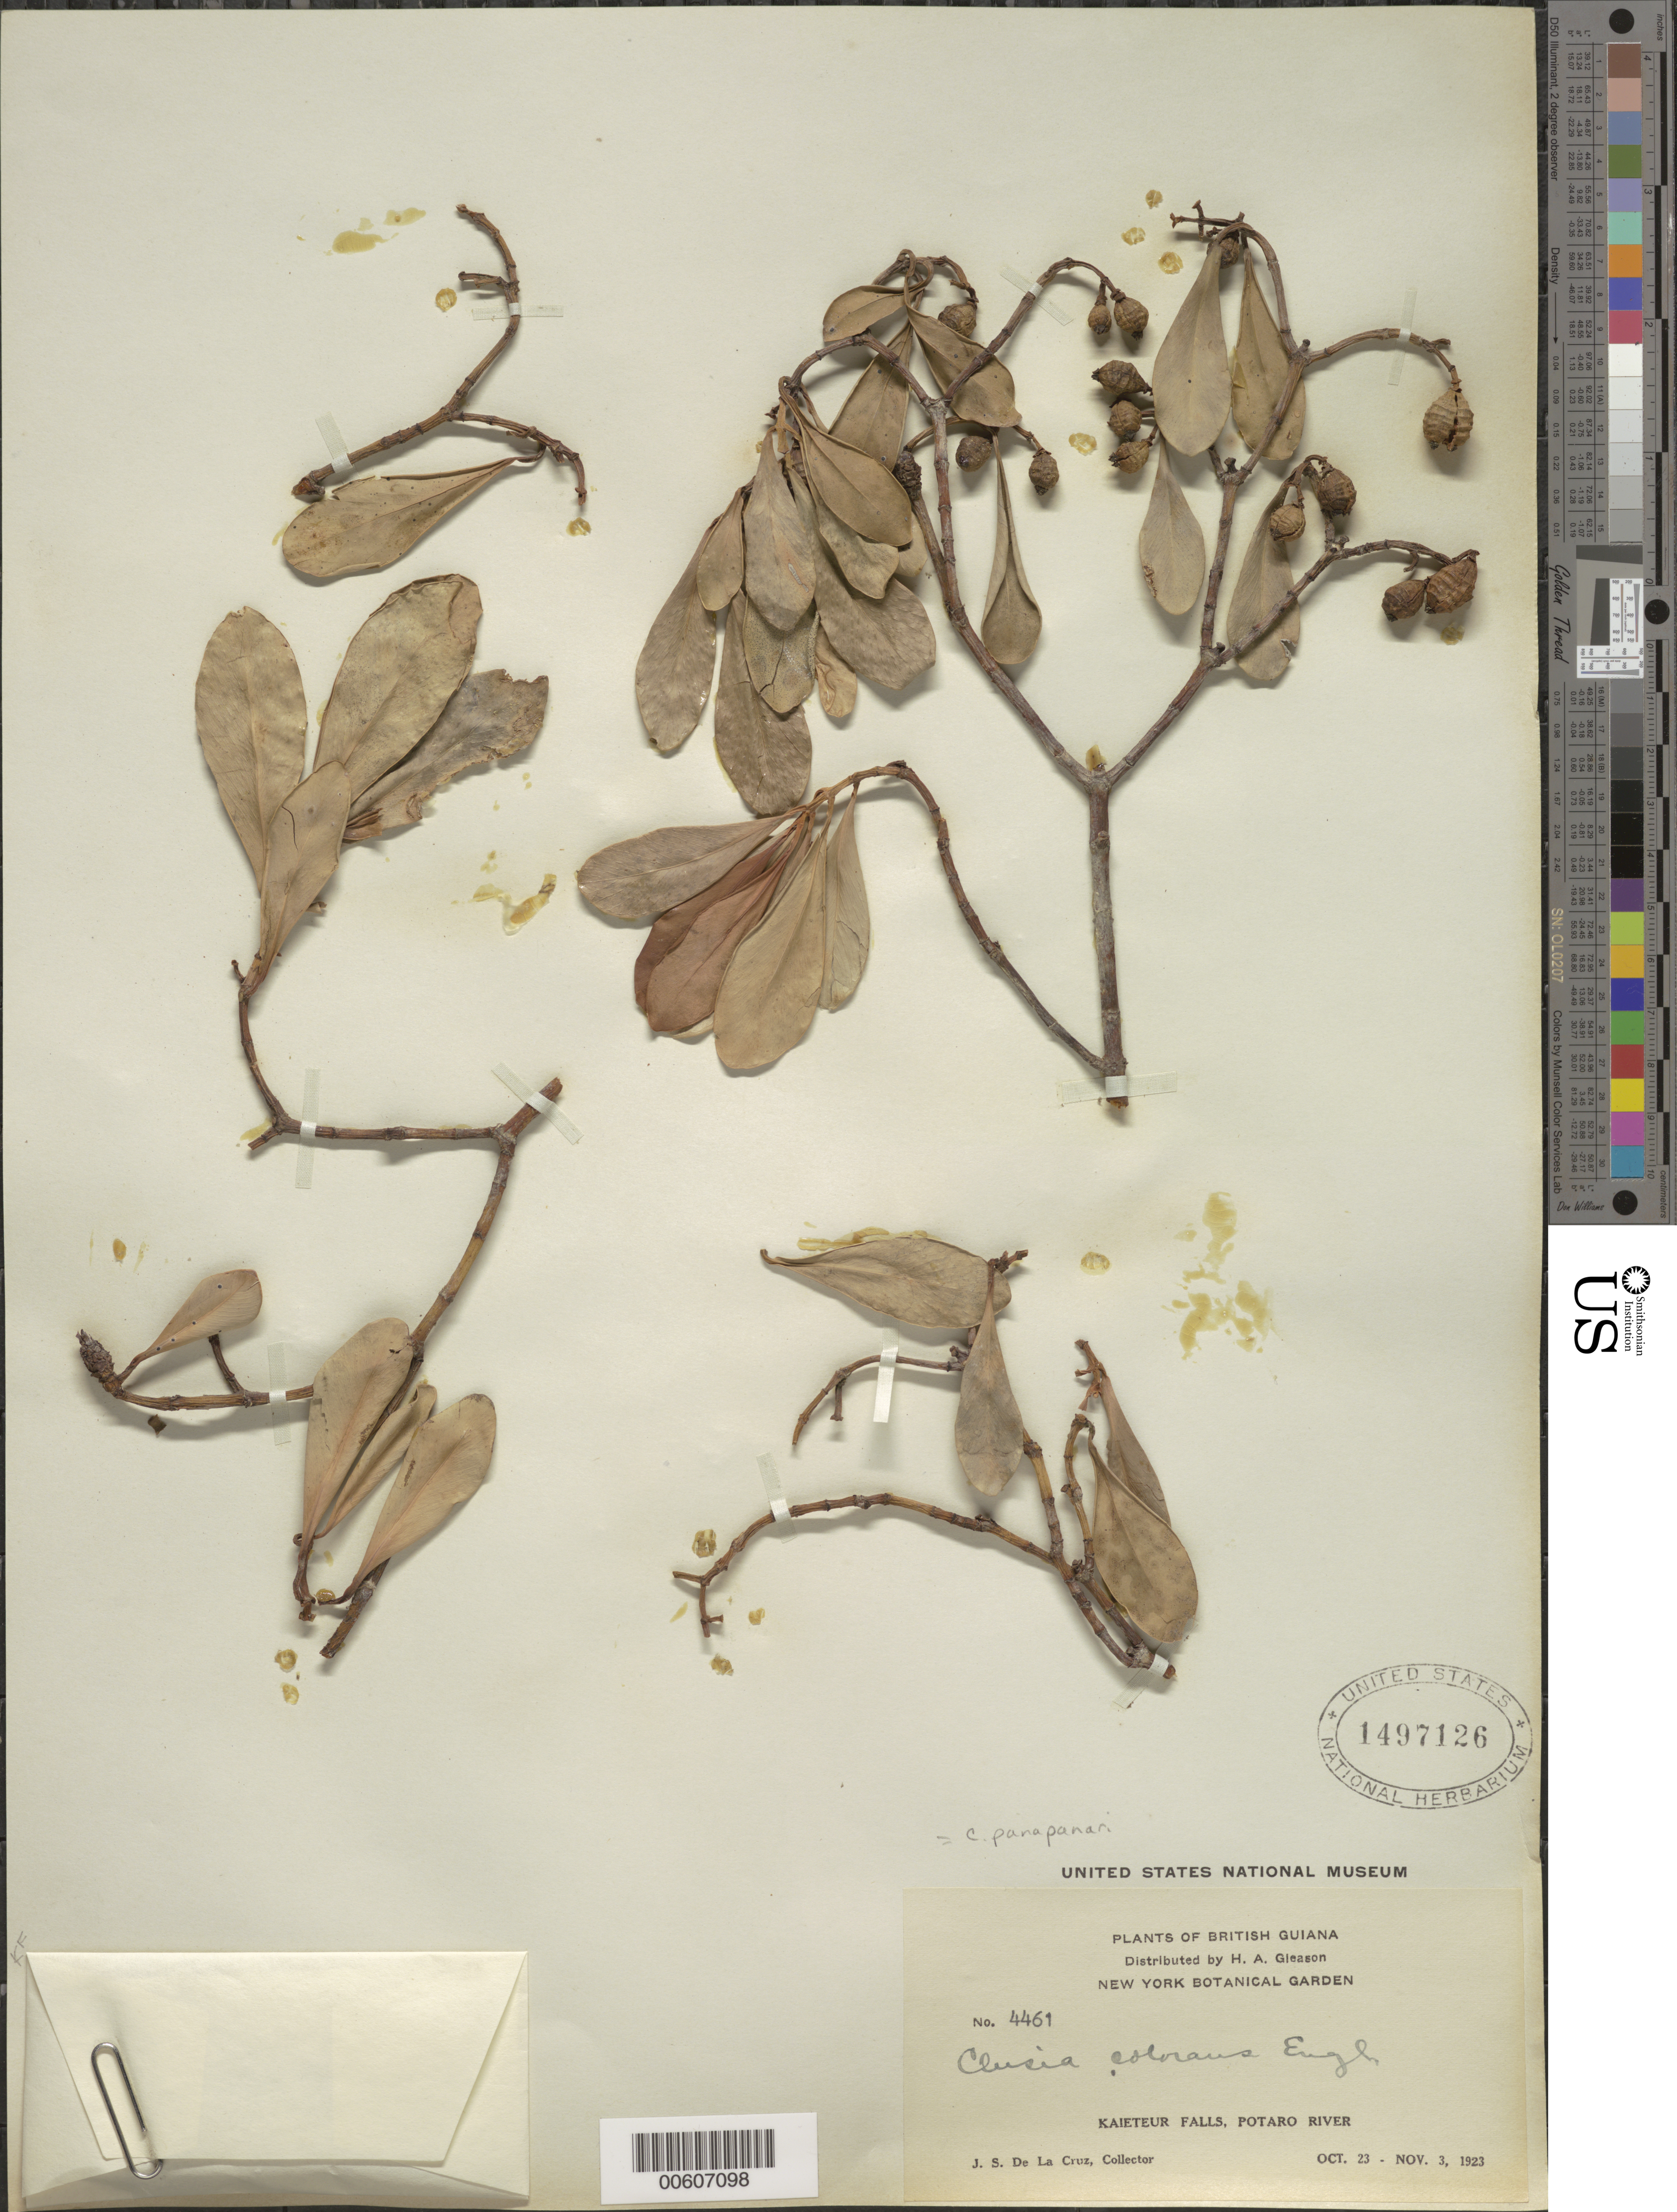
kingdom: Plantae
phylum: Tracheophyta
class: Magnoliopsida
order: Malpighiales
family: Clusiaceae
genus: Clusia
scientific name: Clusia panapanari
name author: (Aubl.) Choisy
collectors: J. S. de la Cruz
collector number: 4461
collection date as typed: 23-Oct-23 to 3-Nov-23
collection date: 1923-10-23/1923-11-03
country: Guyana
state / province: Potaro-Siparuni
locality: Kaieteur Falls, Potaro R.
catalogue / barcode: US 1497126